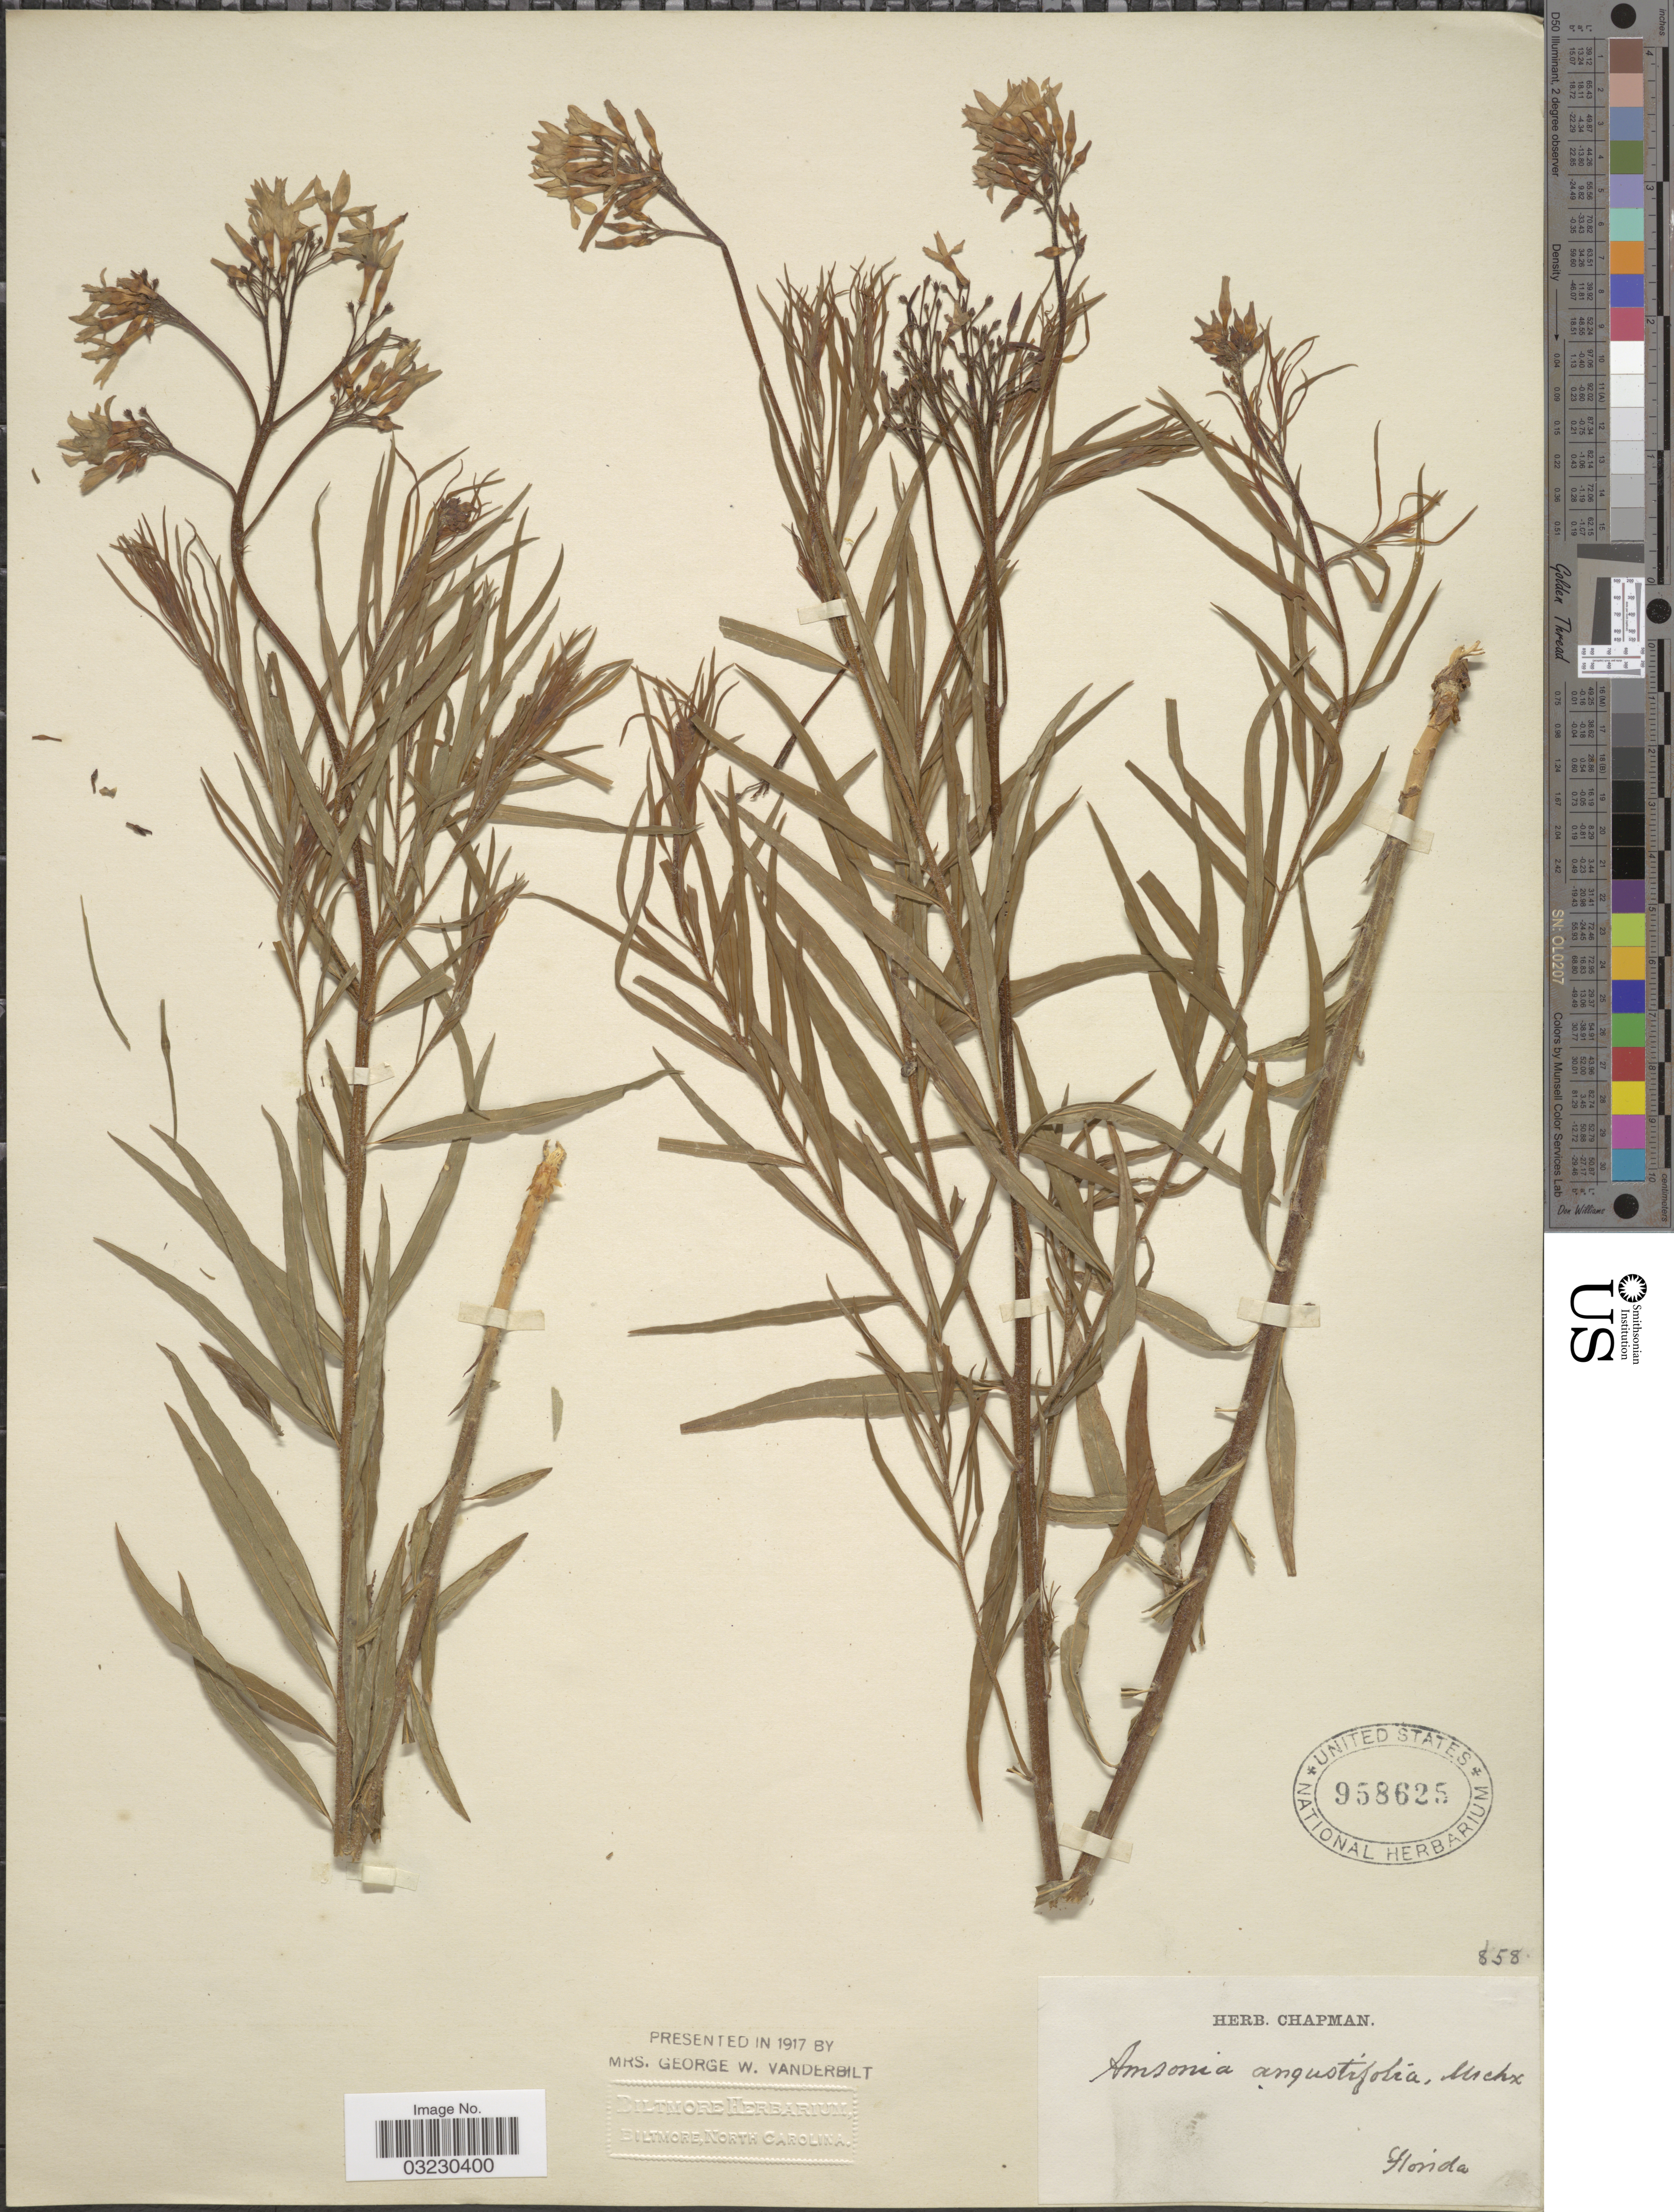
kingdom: Plantae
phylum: Tracheophyta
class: Magnoliopsida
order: Gentianales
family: Apocynaceae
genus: Amsonia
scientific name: Amsonia ciliata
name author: Walter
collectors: ex herb. Chapman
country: United States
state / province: Florida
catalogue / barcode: US 958625